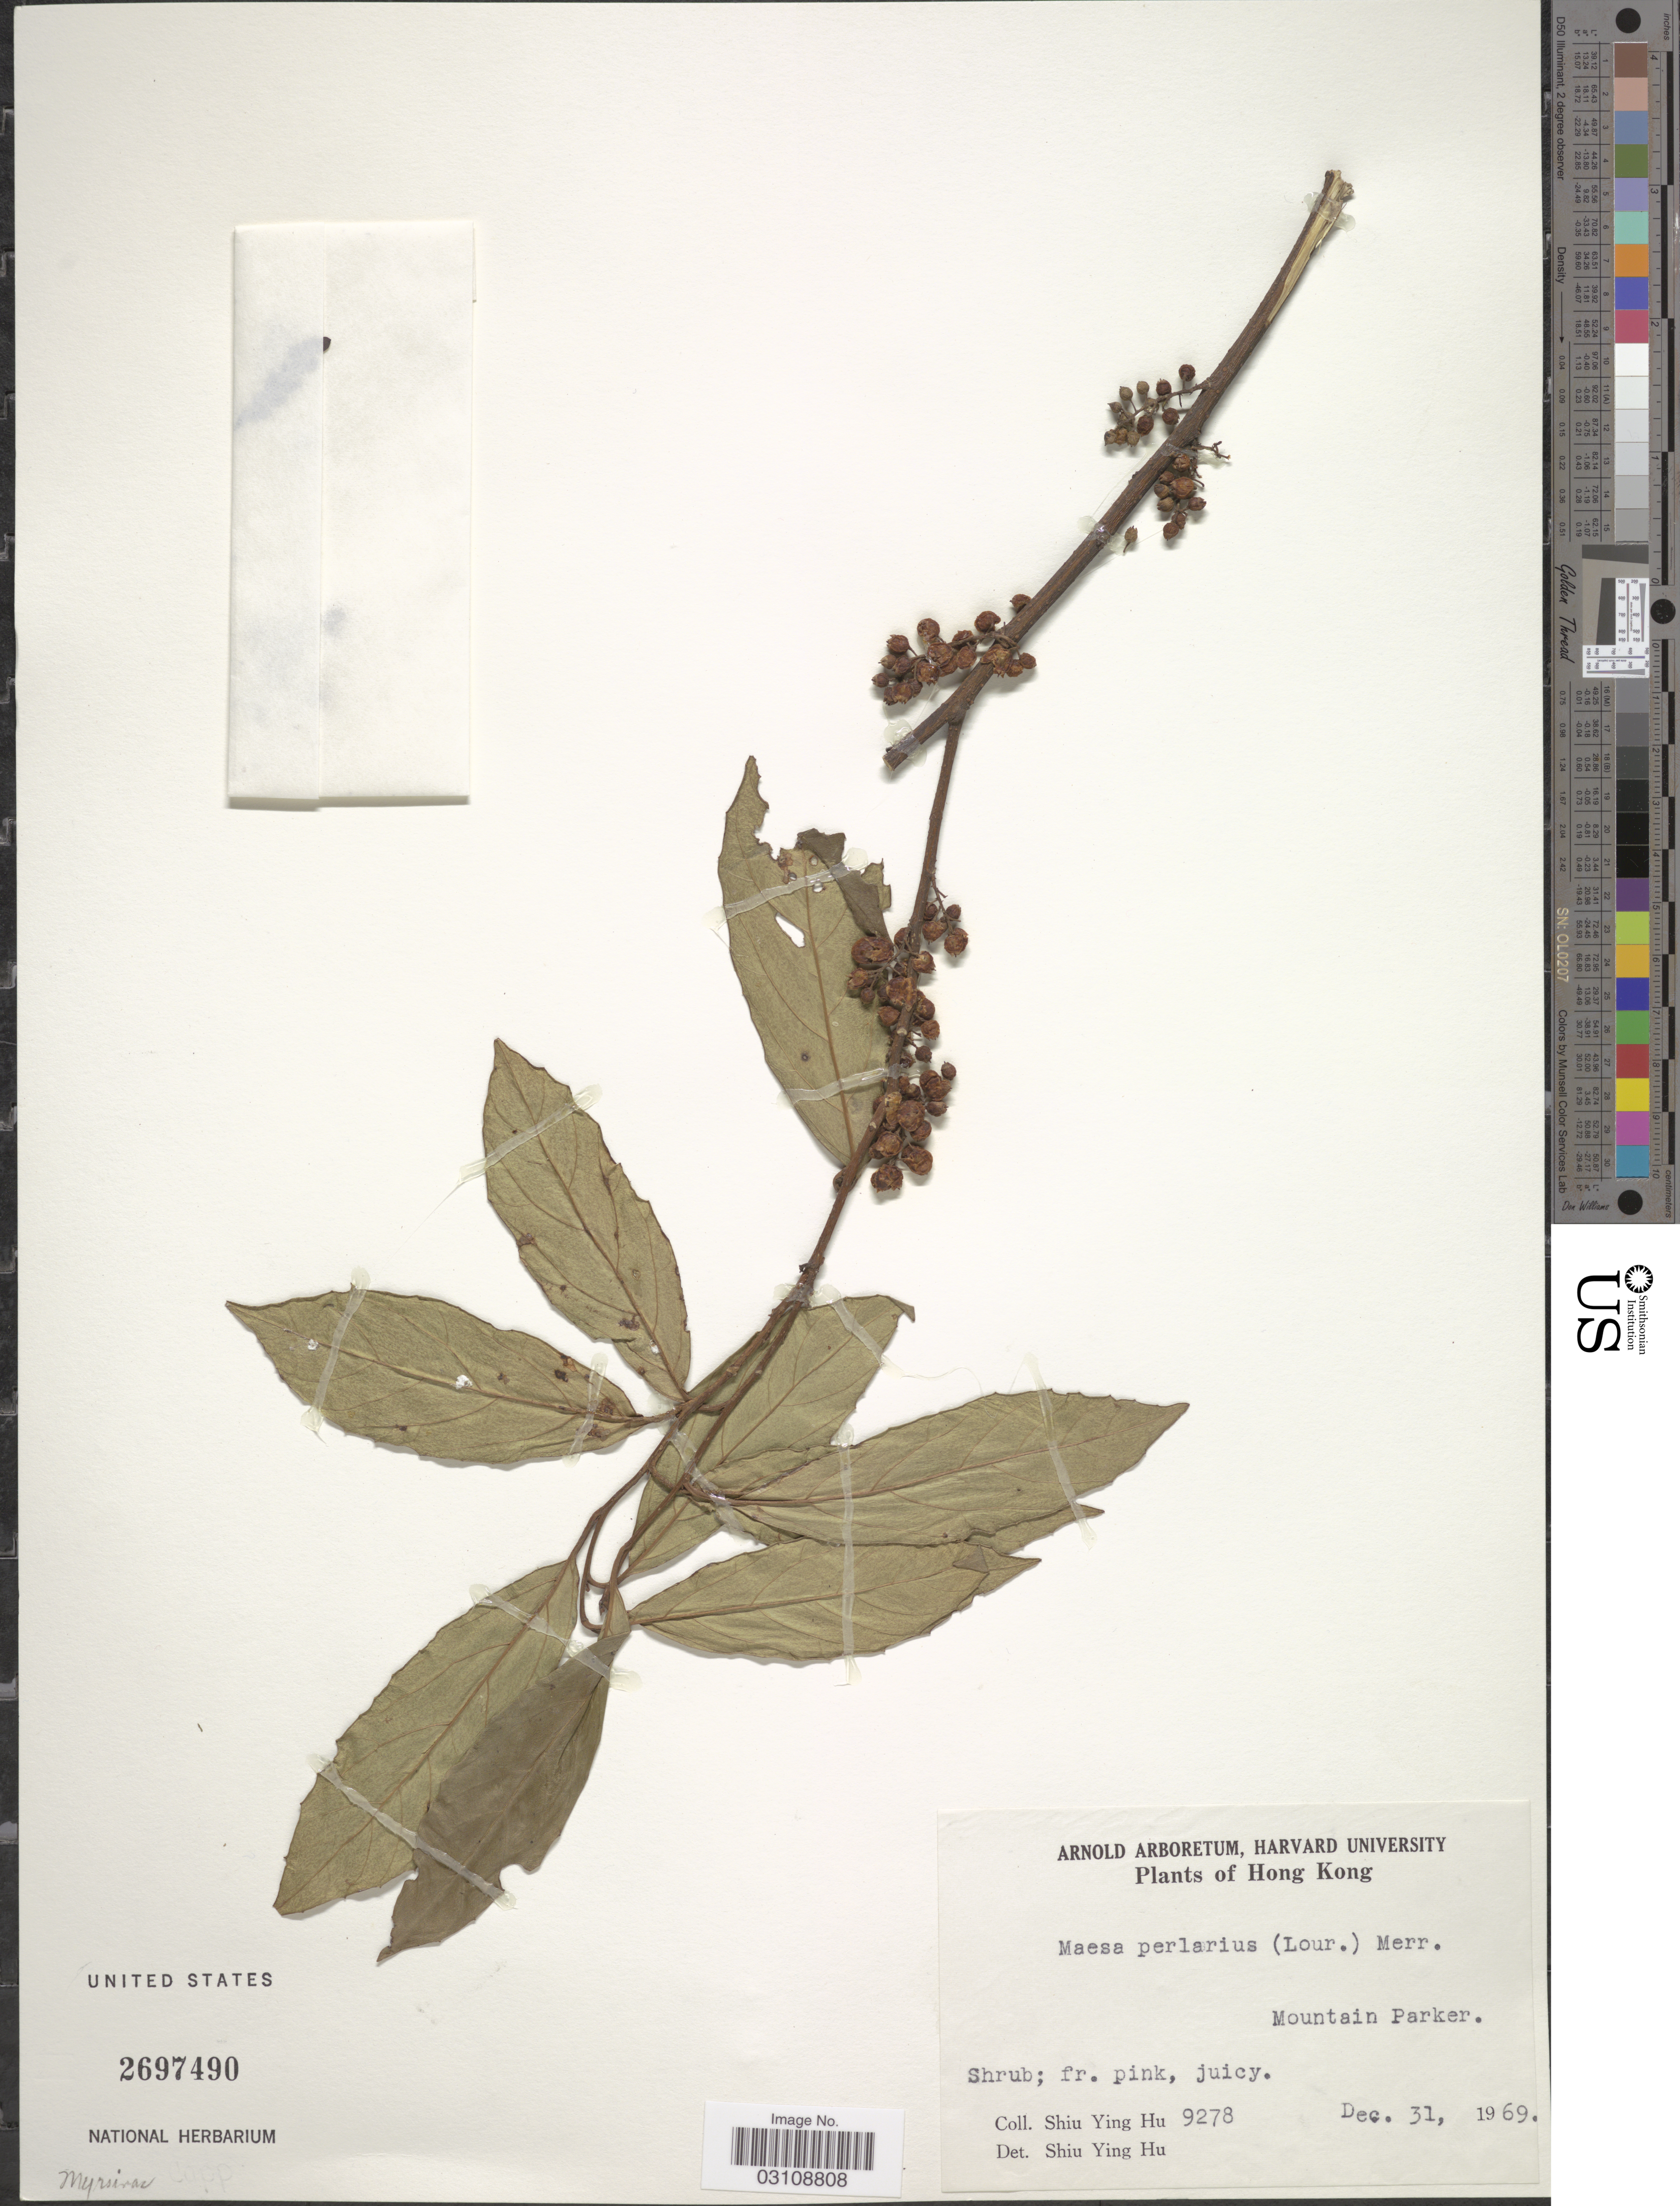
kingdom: Plantae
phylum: Tracheophyta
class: Magnoliopsida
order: Ericales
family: Primulaceae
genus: Maesa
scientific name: Maesa perlaria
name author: (Lour.) Merr.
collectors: S. Y. Hu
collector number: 9278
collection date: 1969-12-31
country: China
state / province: Hong Kong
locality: Mountain Parker.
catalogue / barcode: US 2697490